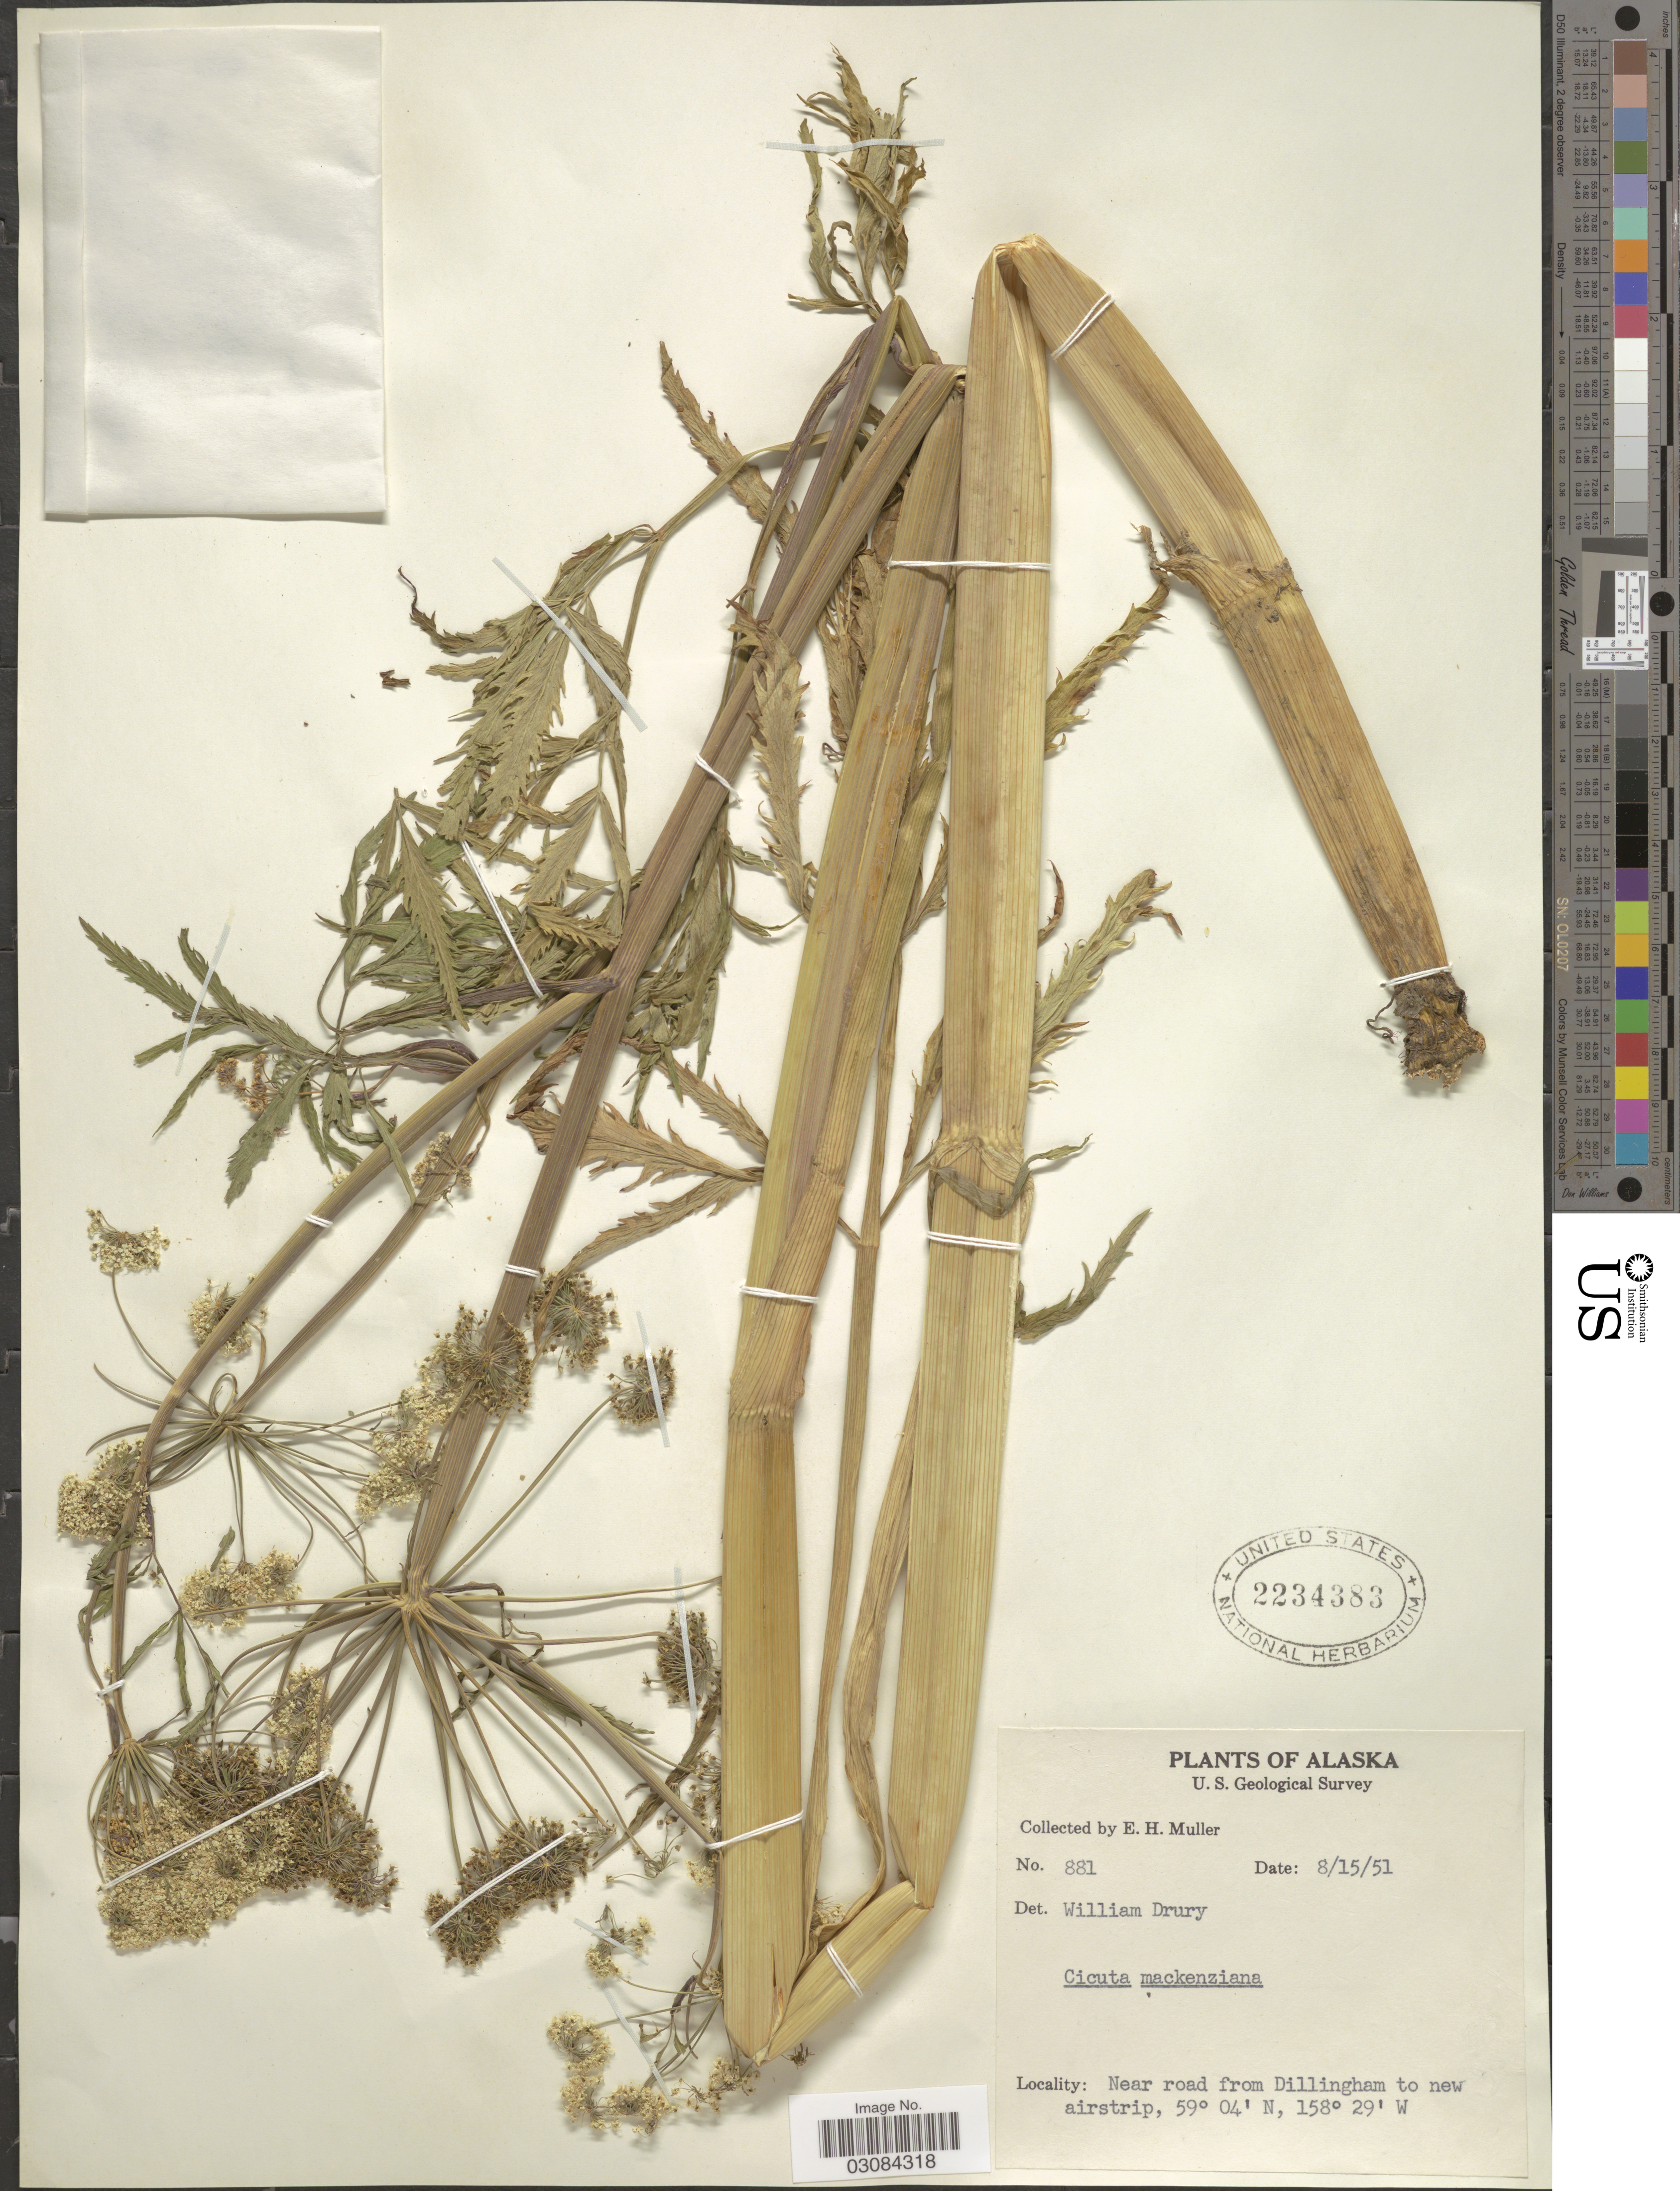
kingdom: Plantae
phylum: Tracheophyta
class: Magnoliopsida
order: Apiales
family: Apiaceae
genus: Cicuta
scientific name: Cicuta mackenzieana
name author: Raup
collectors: E. H. Muller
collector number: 881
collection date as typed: Transcribed d/m/y: 15/8/51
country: United States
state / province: Alaska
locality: Near road from Dillingham to new airstrip.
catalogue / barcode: US 2234383